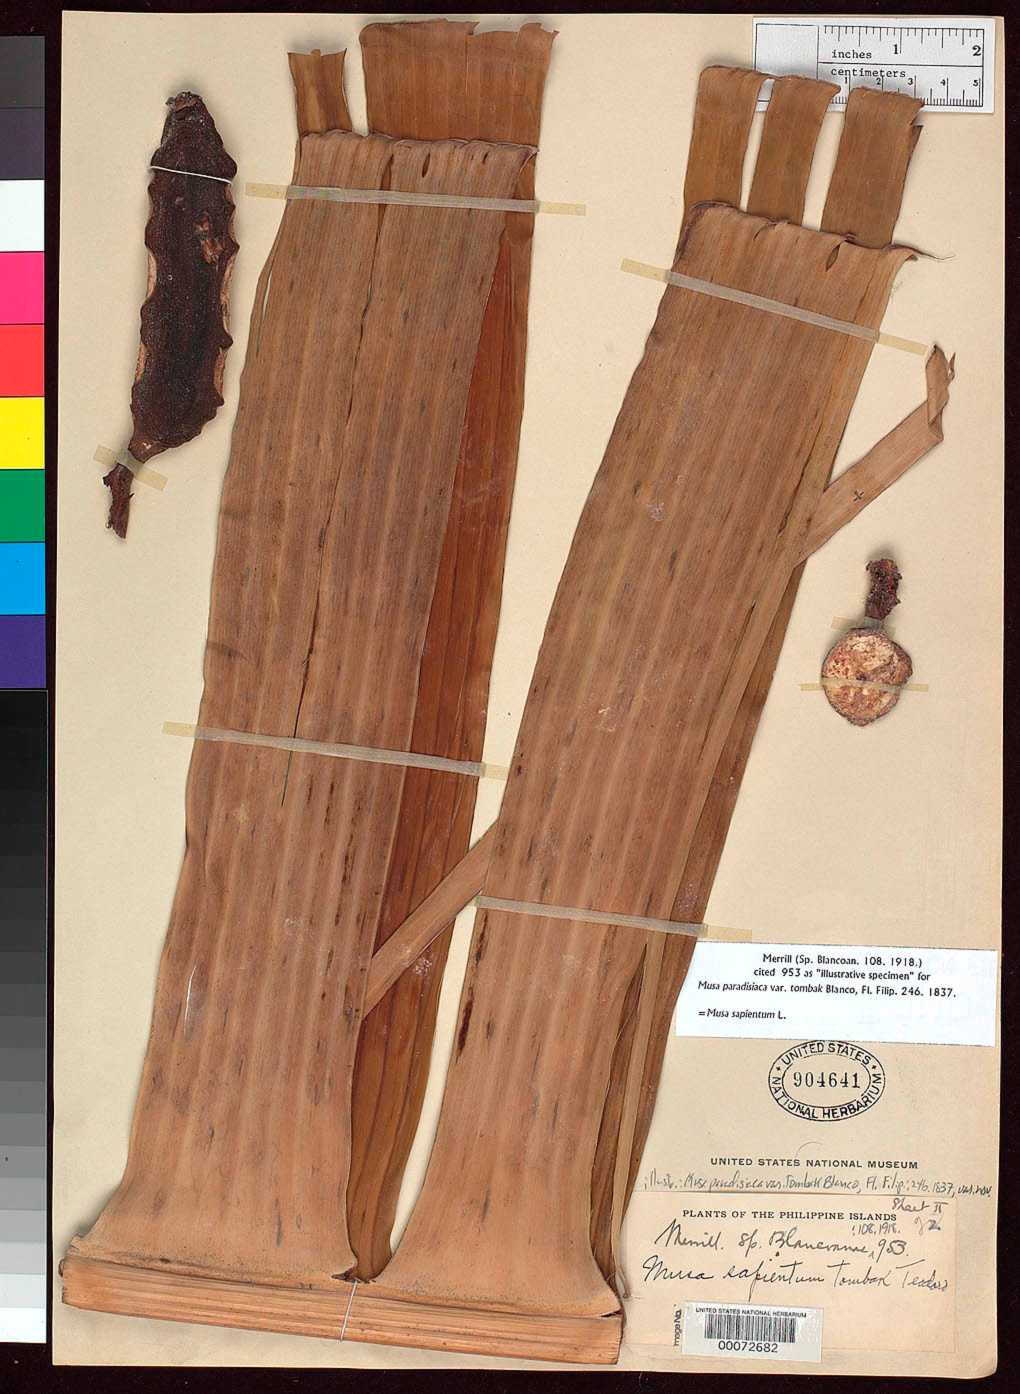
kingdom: Plantae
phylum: Tracheophyta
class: Liliopsida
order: Zingiberales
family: Musaceae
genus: Musa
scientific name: Musa x paradisiaca var. tombak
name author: Blanco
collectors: E. D. Merrill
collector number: Sp. Blancoan. 0953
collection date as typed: Jun 1915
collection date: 1915-06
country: Philippines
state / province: Calabarzon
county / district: Rizal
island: Luzon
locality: Antipolo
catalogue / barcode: US 904641